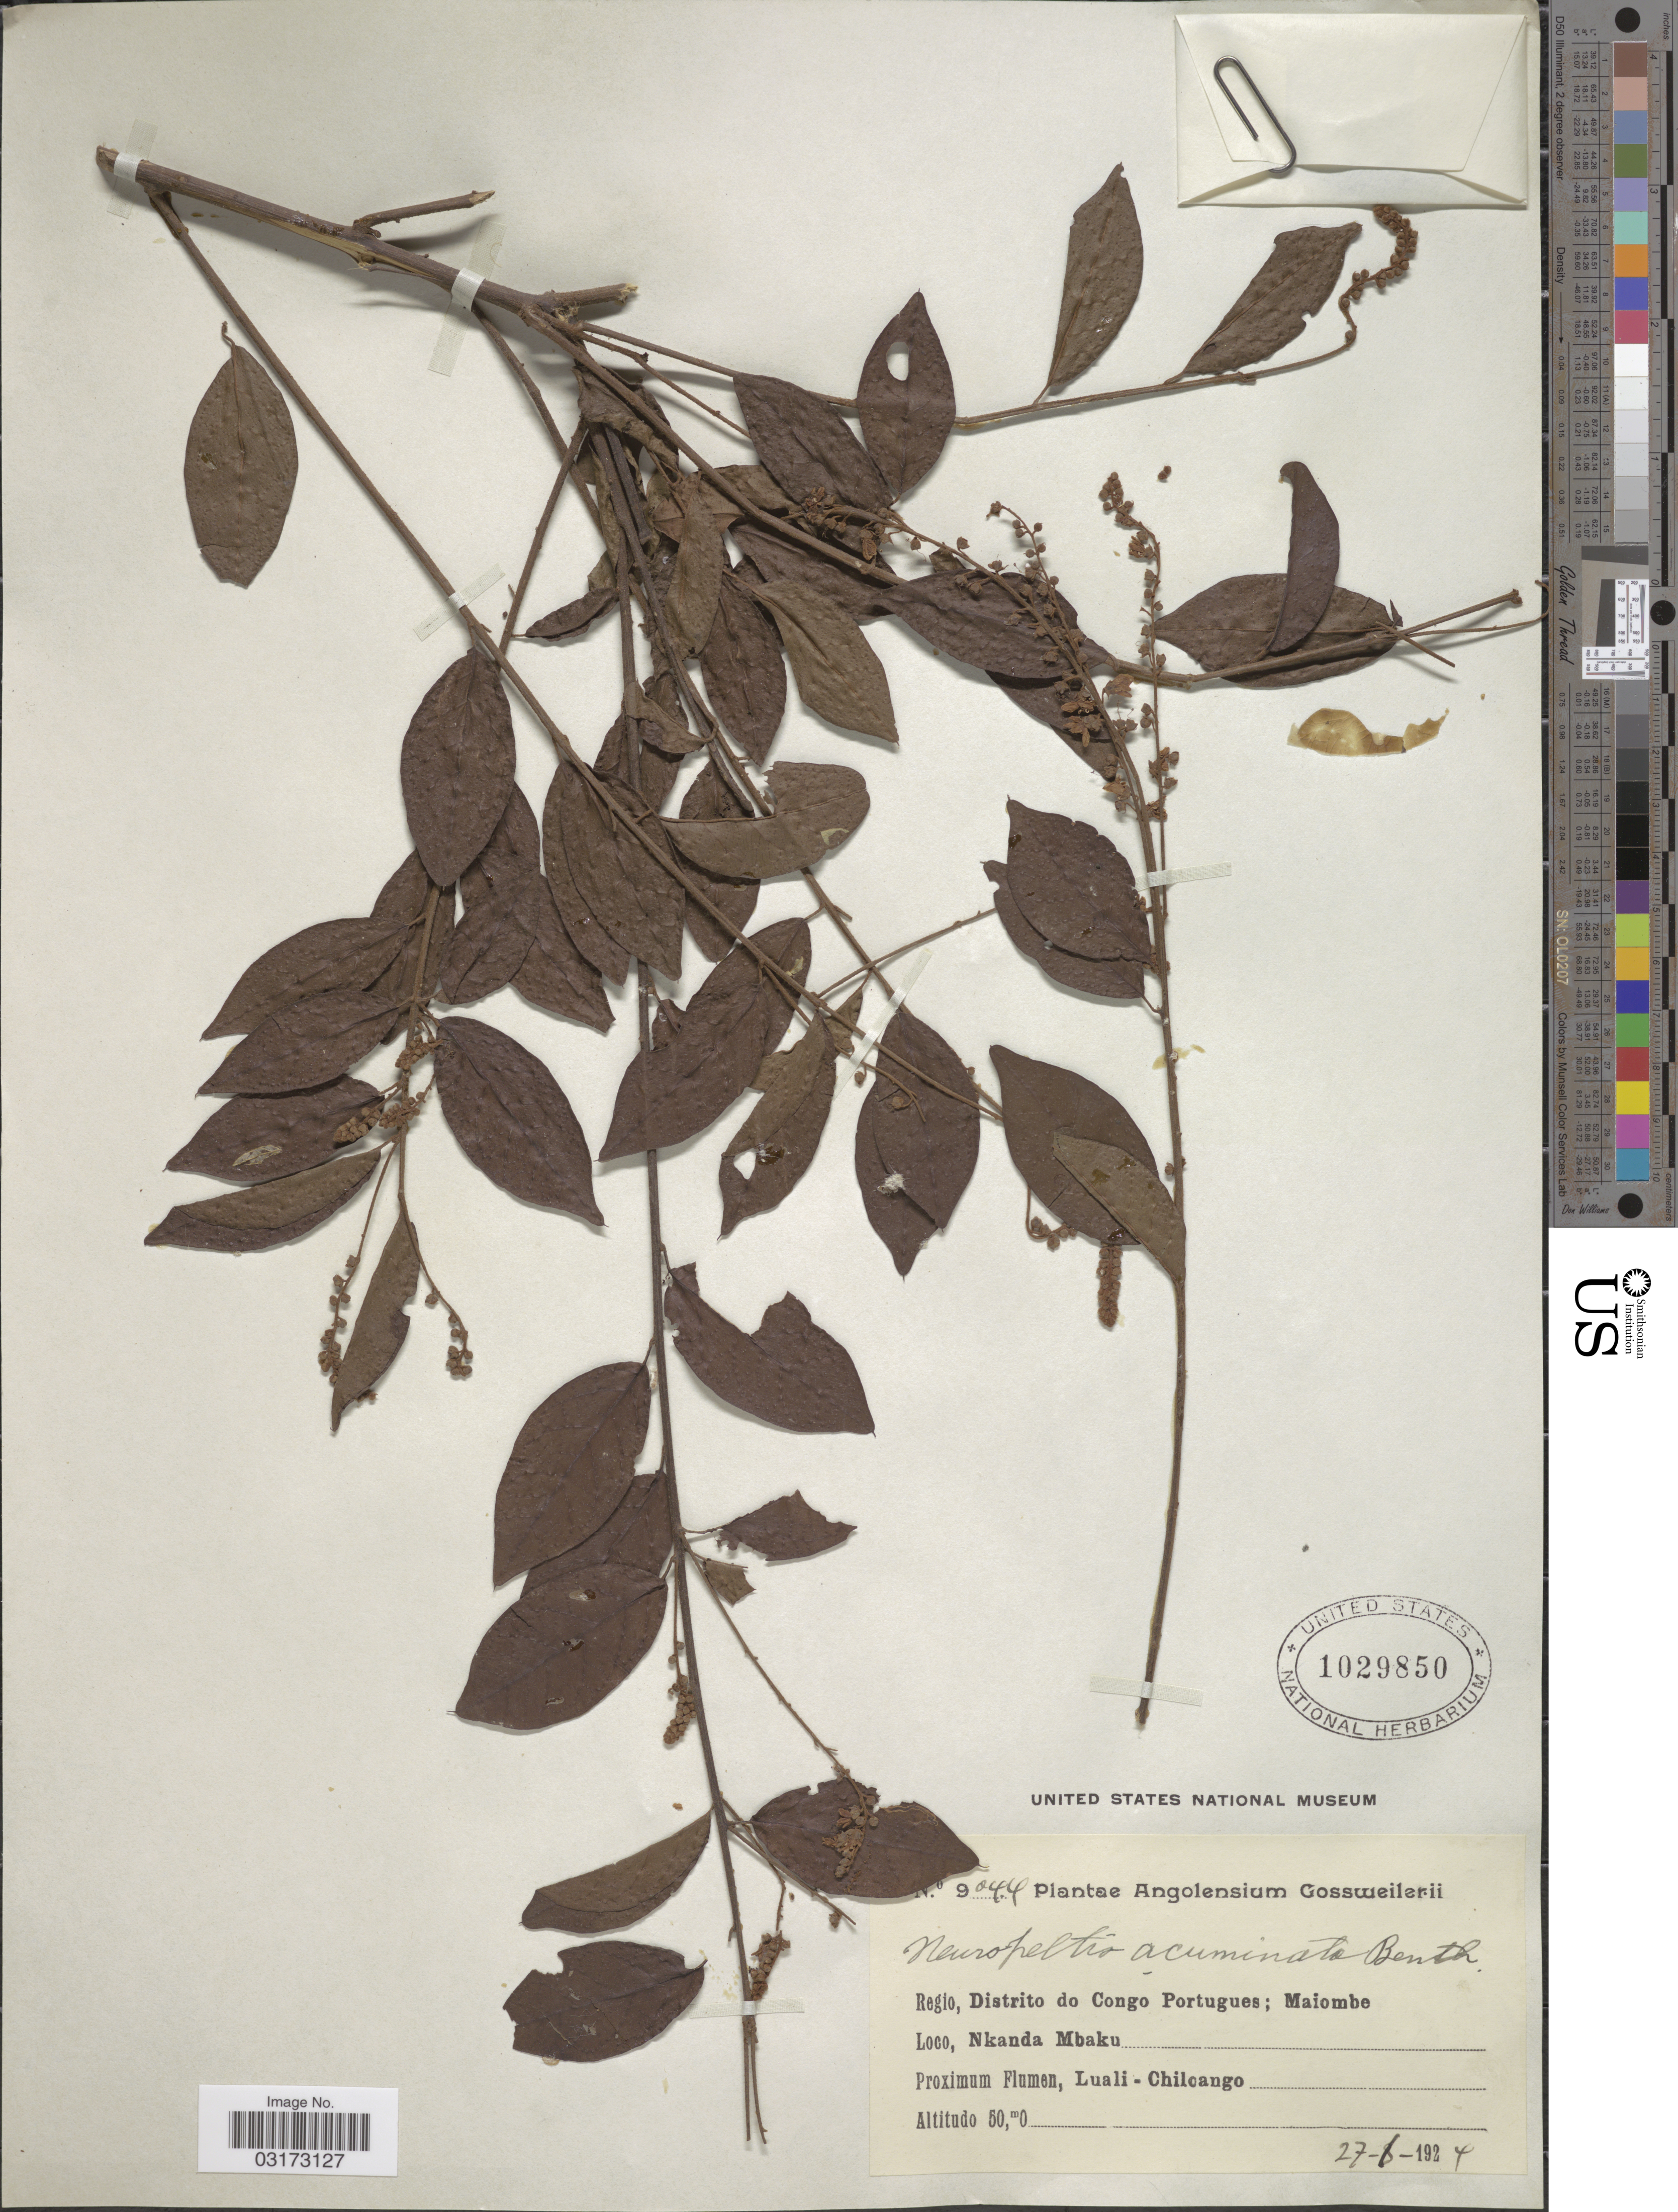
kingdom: Plantae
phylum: Tracheophyta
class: Magnoliopsida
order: Solanales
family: Convolvulaceae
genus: Neuropeltis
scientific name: Neuropeltis acuminata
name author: (P. Beauv.) Benth.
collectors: -. Gossweiler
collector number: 9044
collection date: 1924-01-27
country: Angola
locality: Angolensium. Regio, Distrito do Congo Portugues; Maiombe. Nkanda Mbaku. Proximum Flumen, Luali-Chilcango.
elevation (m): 50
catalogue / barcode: US 1029850